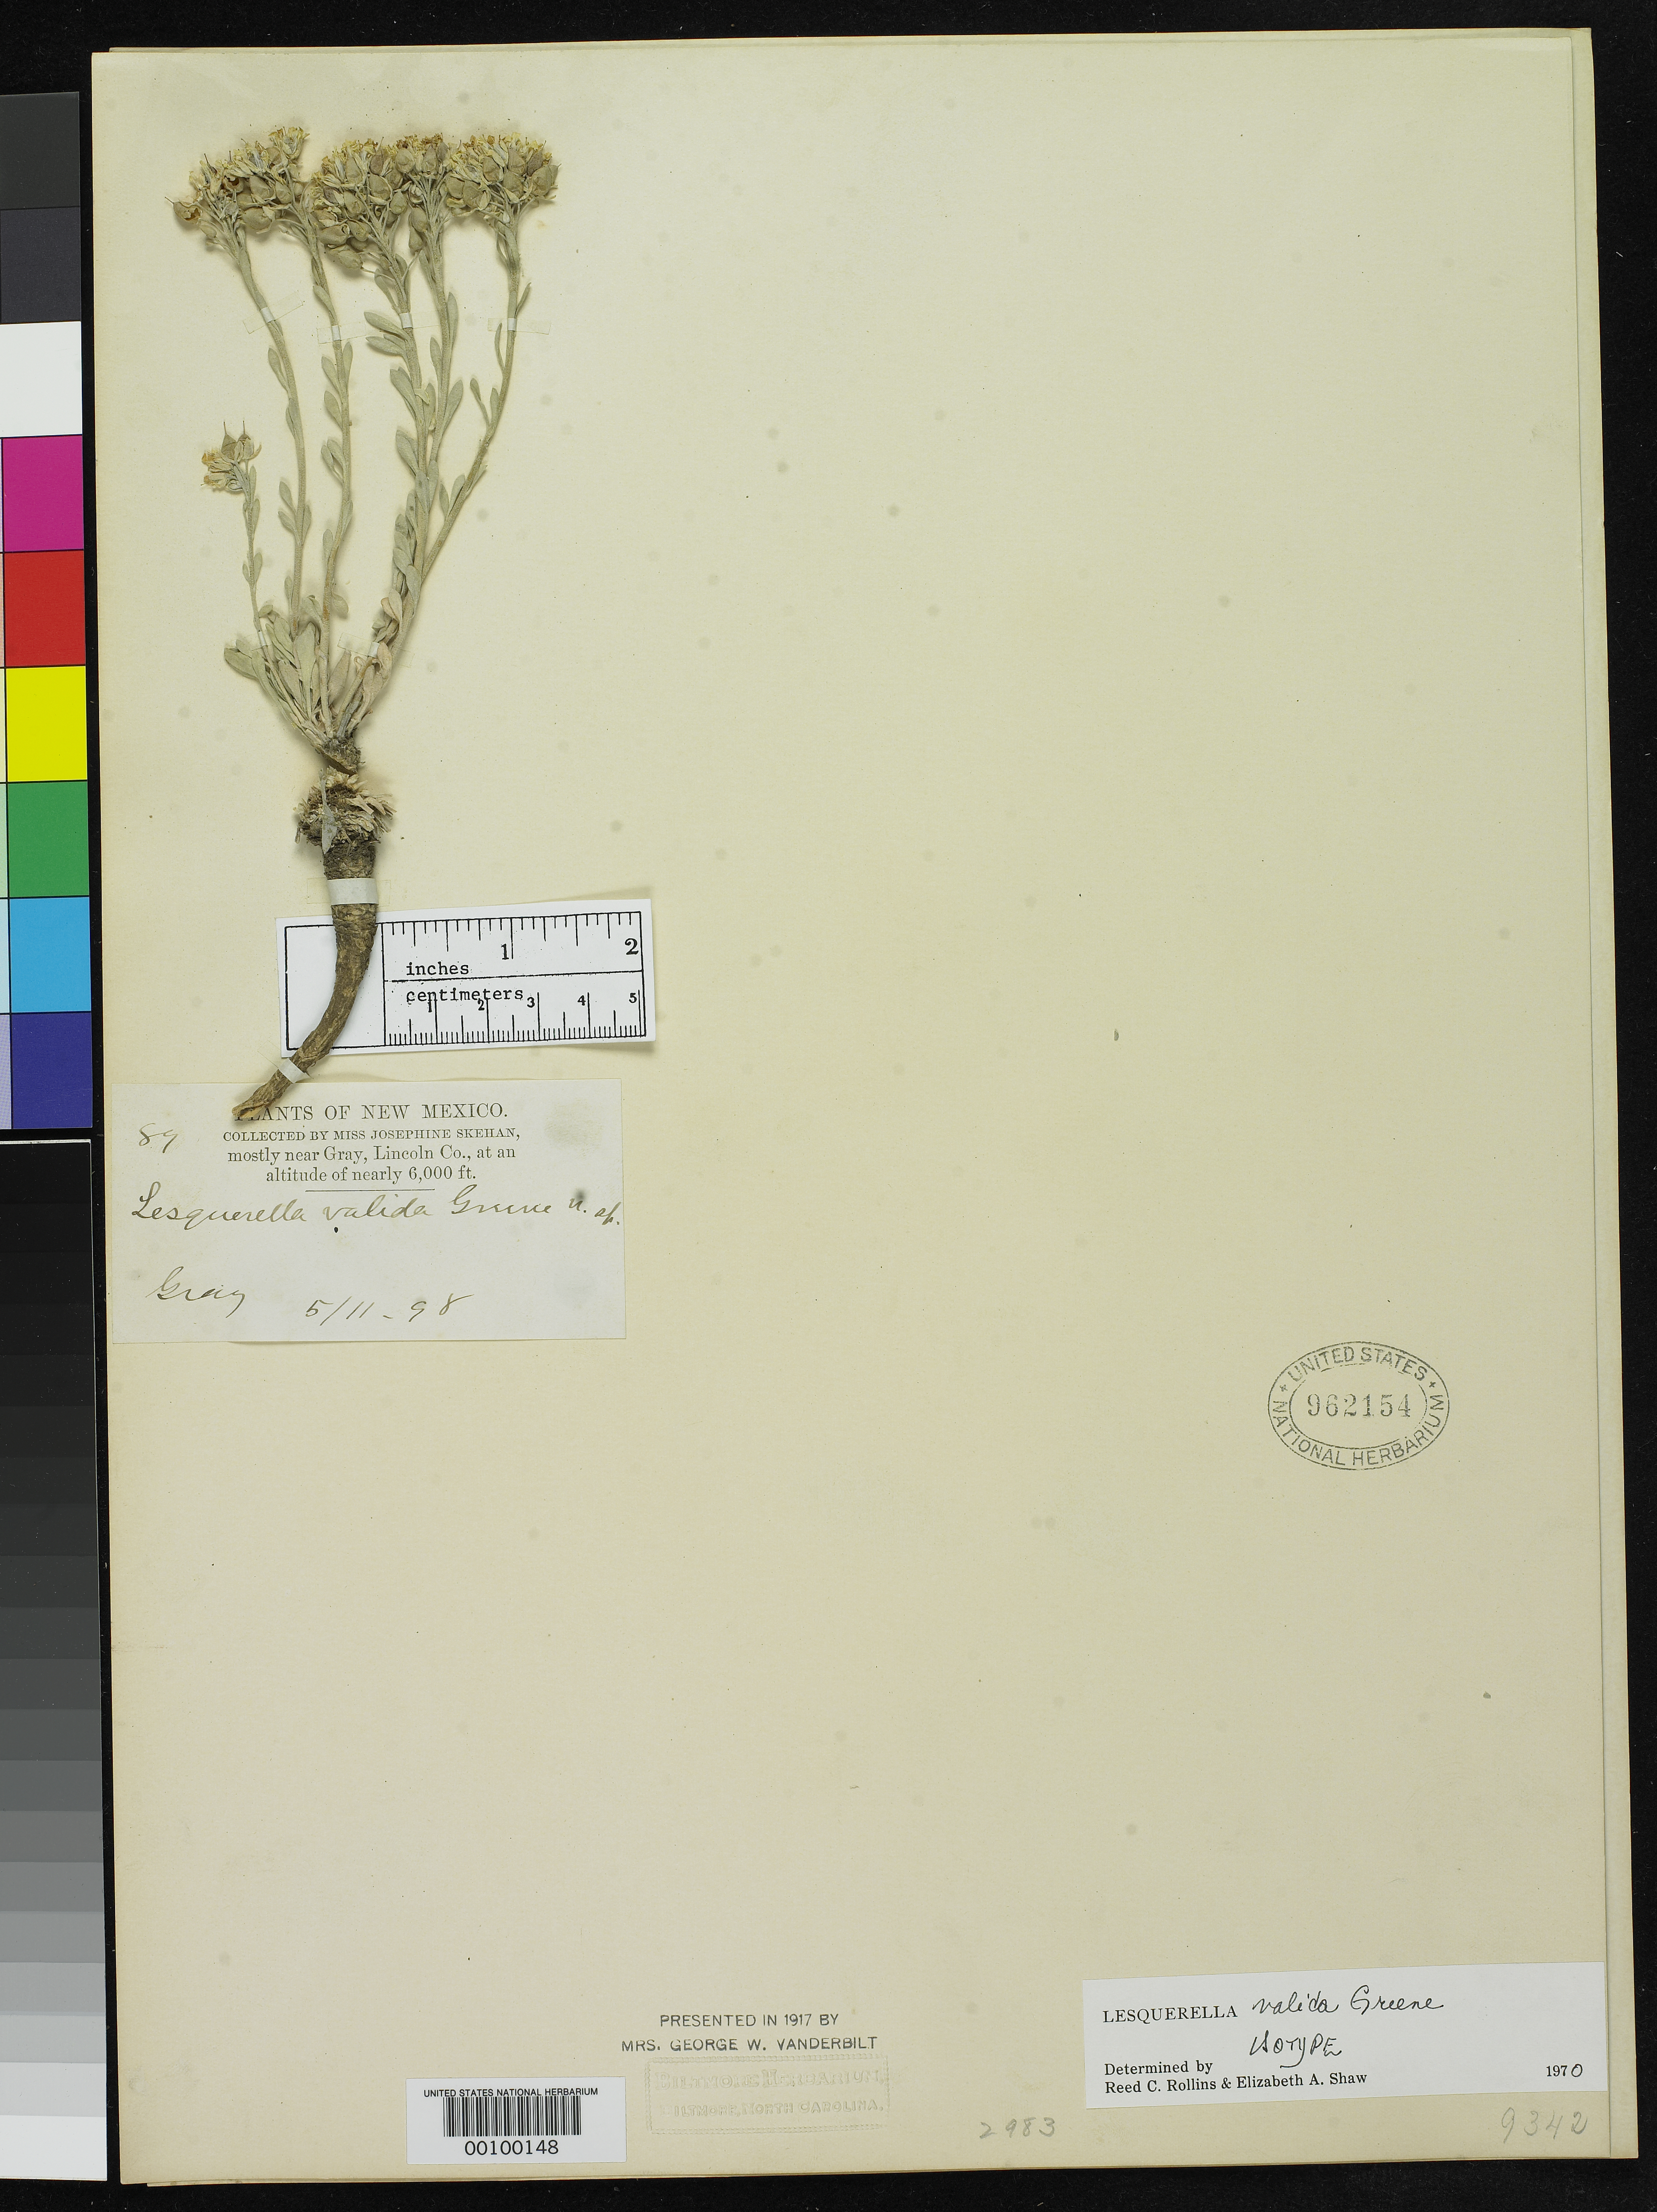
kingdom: Plantae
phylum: Tracheophyta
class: Magnoliopsida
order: Brassicales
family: Brassicaceae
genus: Lesquerella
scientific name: Lesquerella valida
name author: Greene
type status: Isotype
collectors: J. Skehan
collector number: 89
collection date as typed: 11 May 1898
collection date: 1898-05-11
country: United States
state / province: New Mexico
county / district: Lincoln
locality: Near Gray.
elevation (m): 1829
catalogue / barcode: US 962154